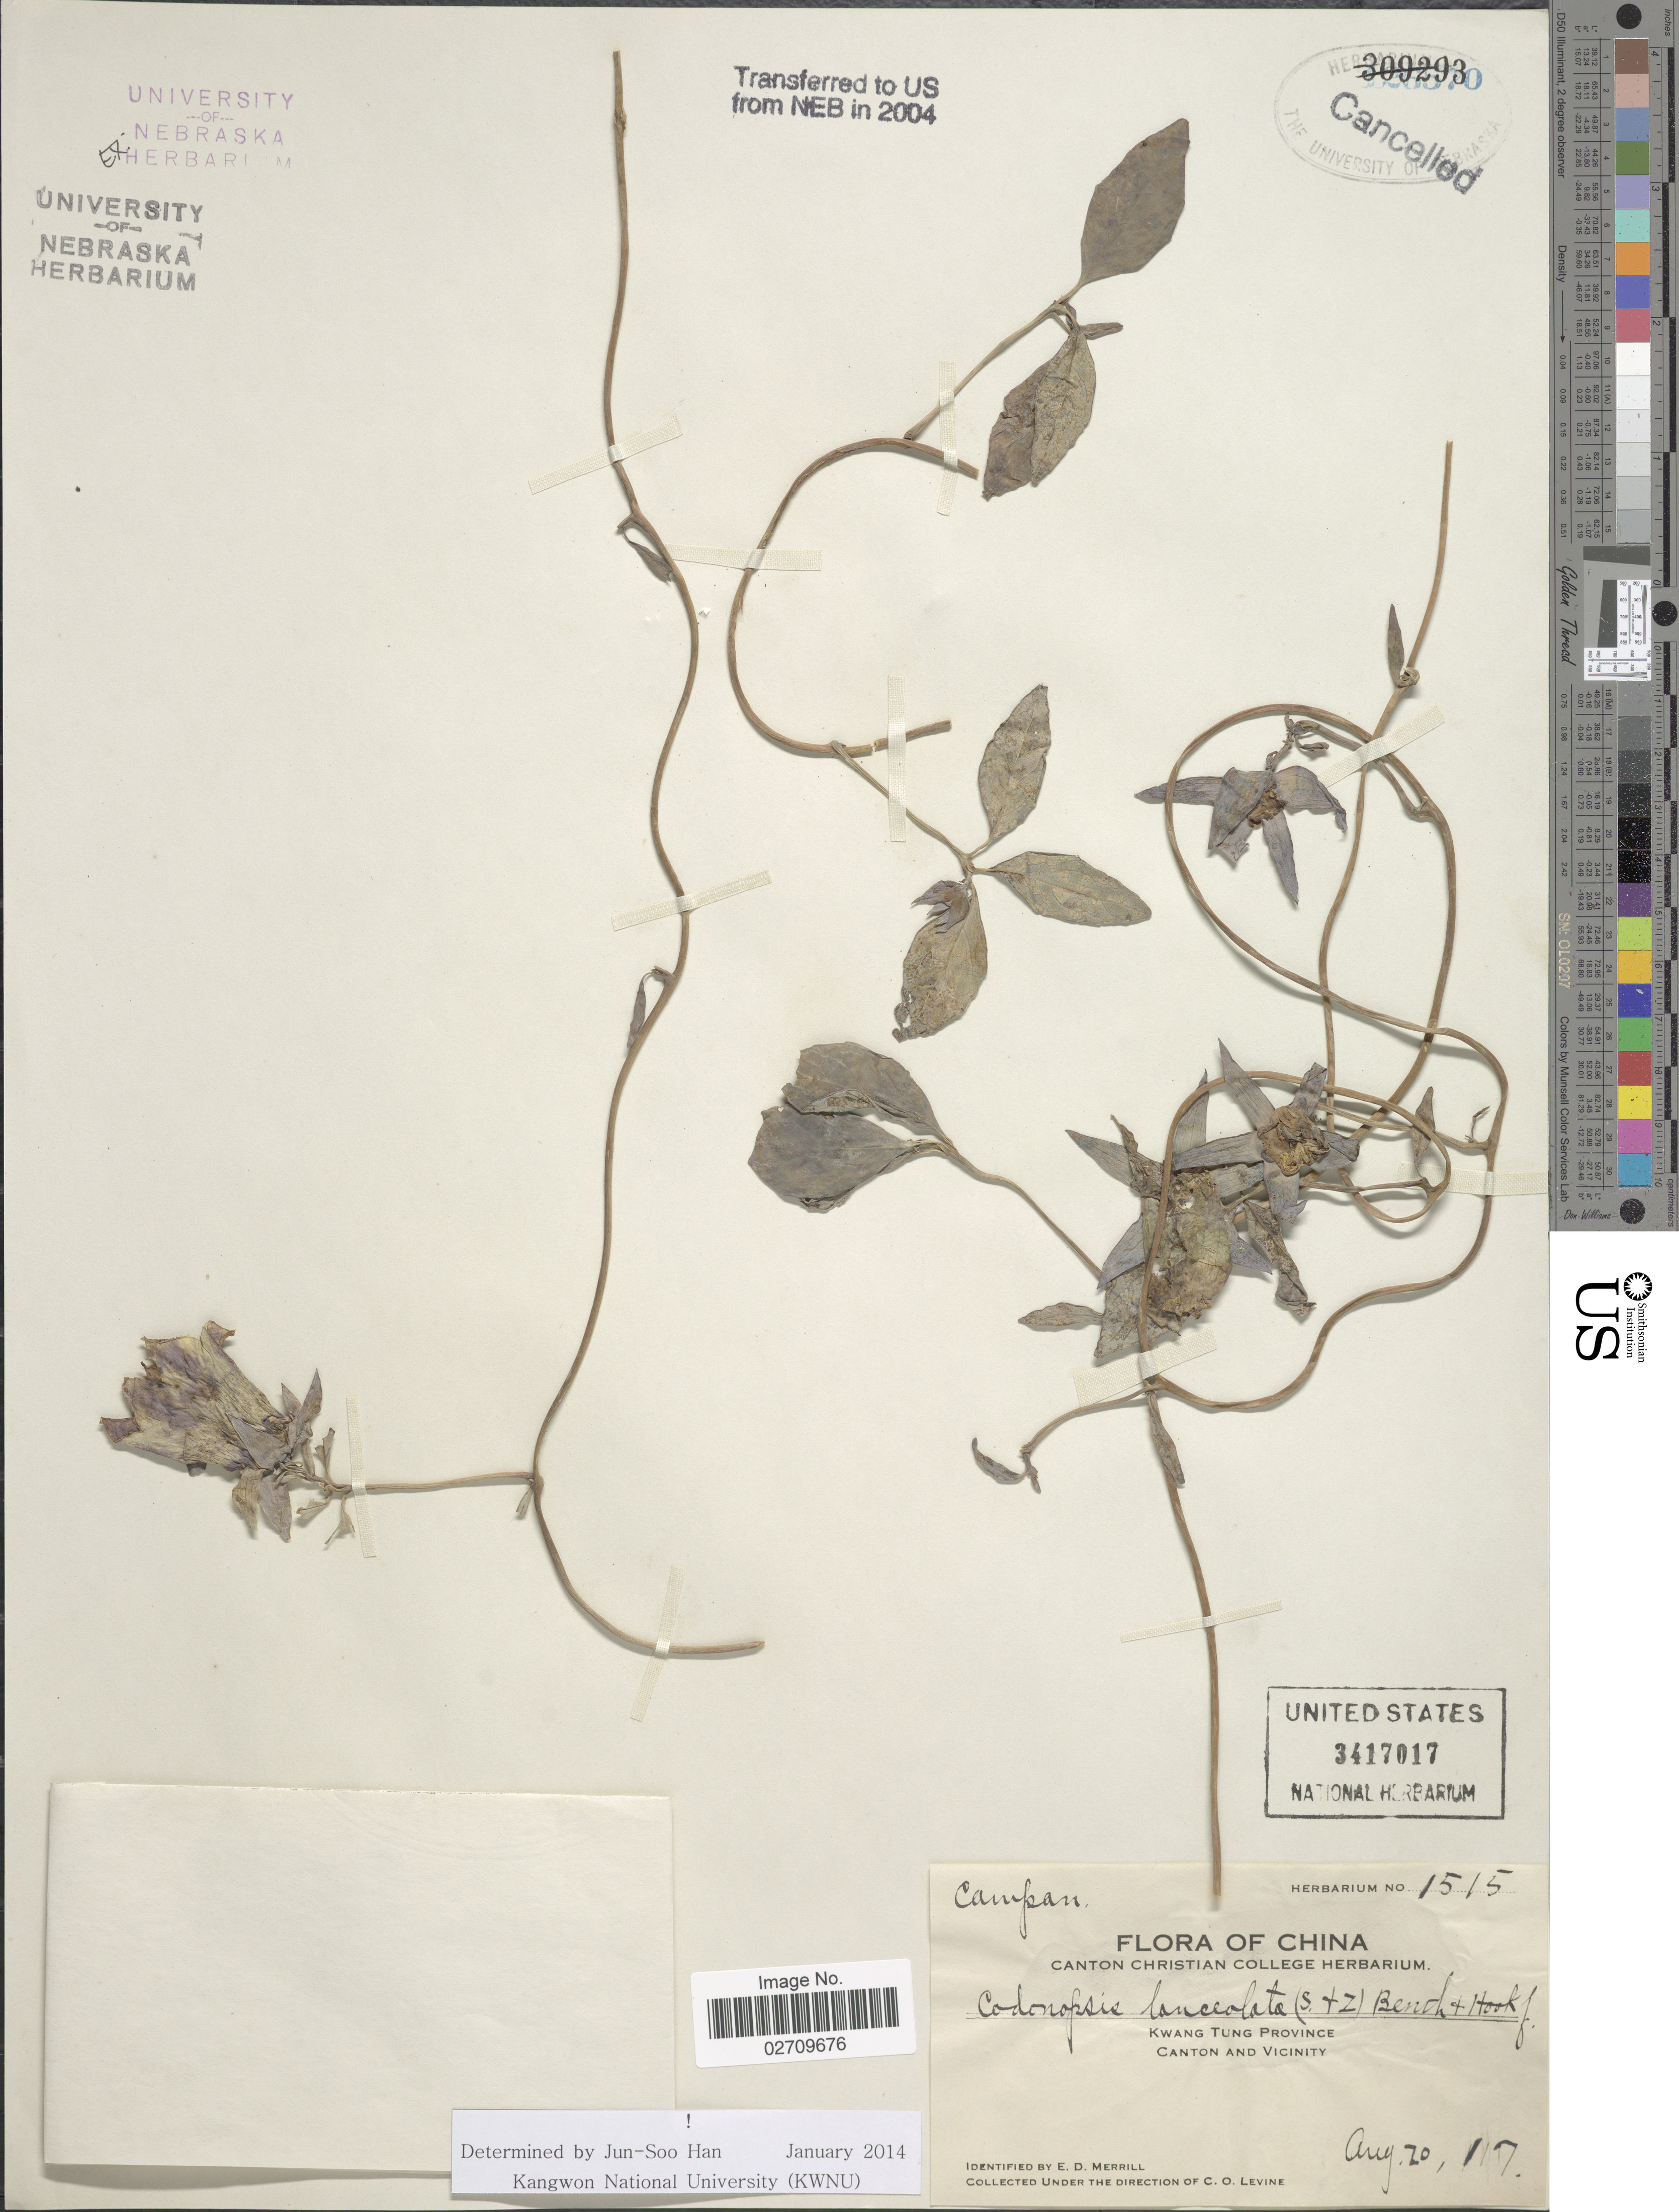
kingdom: Plantae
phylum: Tracheophyta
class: Magnoliopsida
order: Asterales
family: Campanulaceae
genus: Codonopsis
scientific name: Codonopsis lanceolata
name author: (Siebold & Zucc.) Benth. & Hook. f. ex Trautv.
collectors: E. D. Merrill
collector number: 1515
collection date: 1917-08-20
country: China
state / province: Guangdong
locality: Kwang Tung Province, Canton and Vicinity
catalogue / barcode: US 3417017